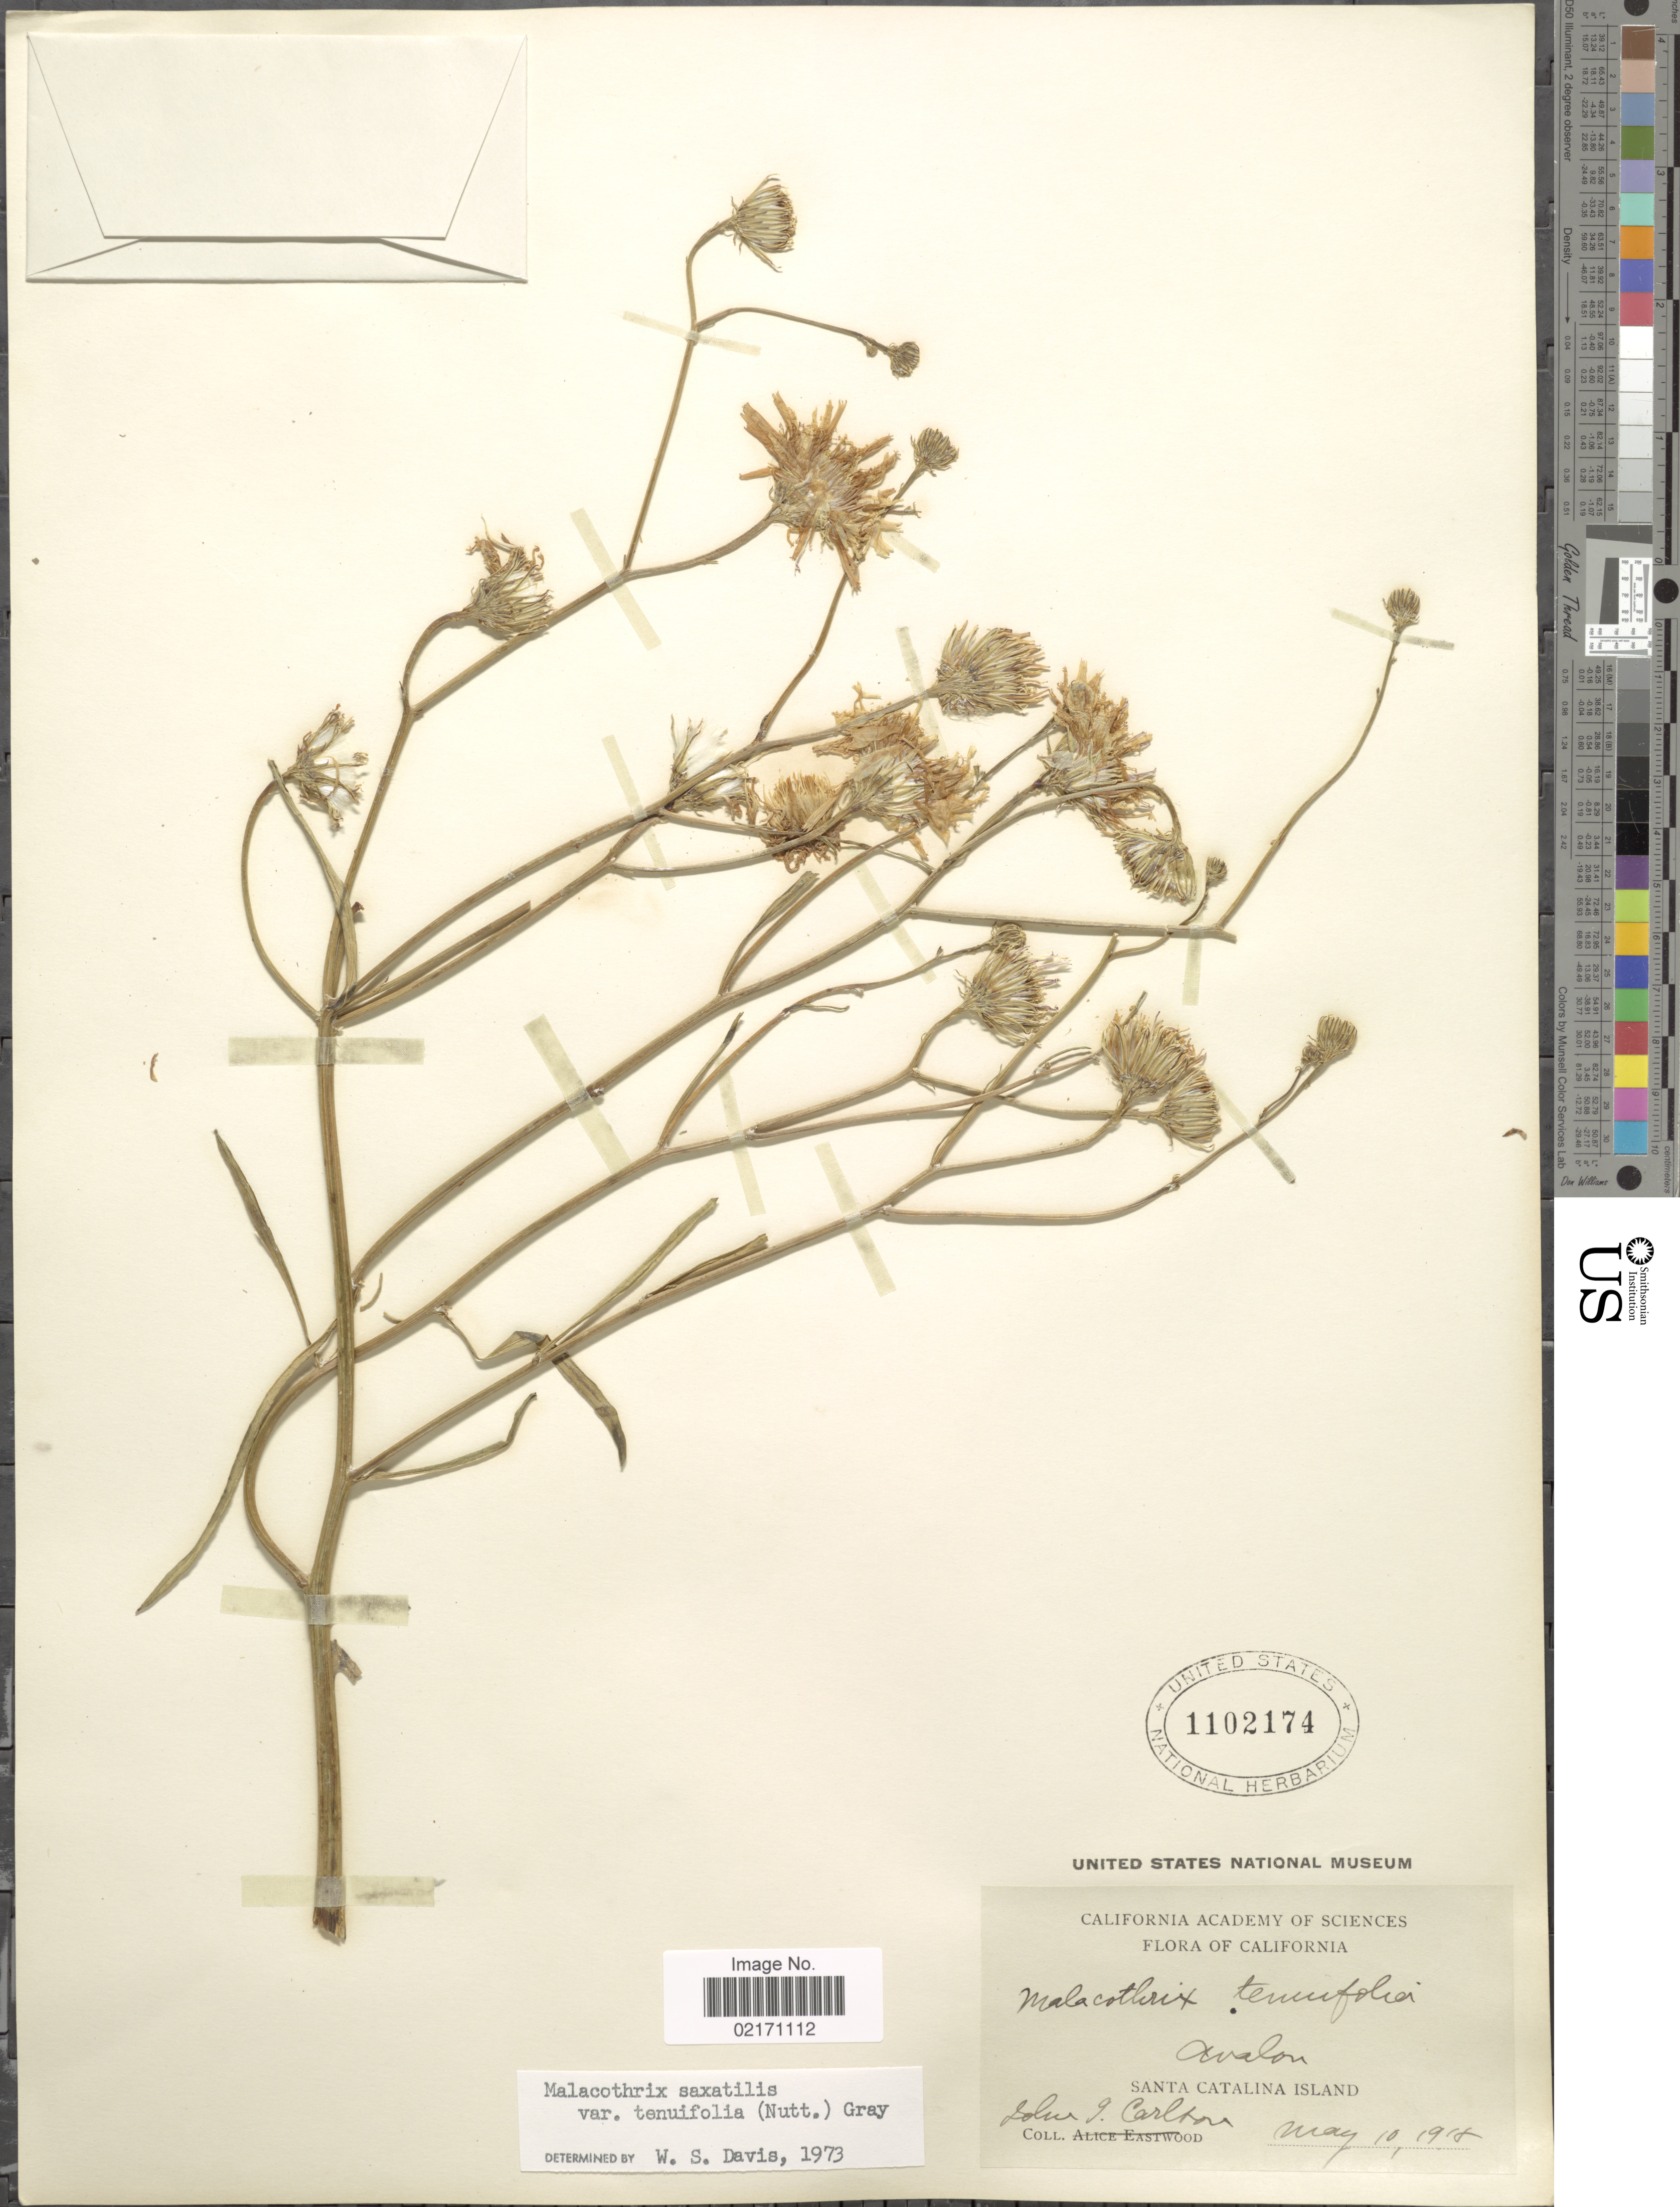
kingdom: Plantae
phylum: Tracheophyta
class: Magnoliopsida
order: Asterales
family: Asteraceae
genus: Malacothrix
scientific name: Malacothrix saxatilis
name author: Torr. & A. Gray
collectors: J. Carlson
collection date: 1918-05-10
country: United States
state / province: California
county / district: Los Angeles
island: Santa Catalina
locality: Avalon, Santa Catalina Island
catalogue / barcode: US 1102174